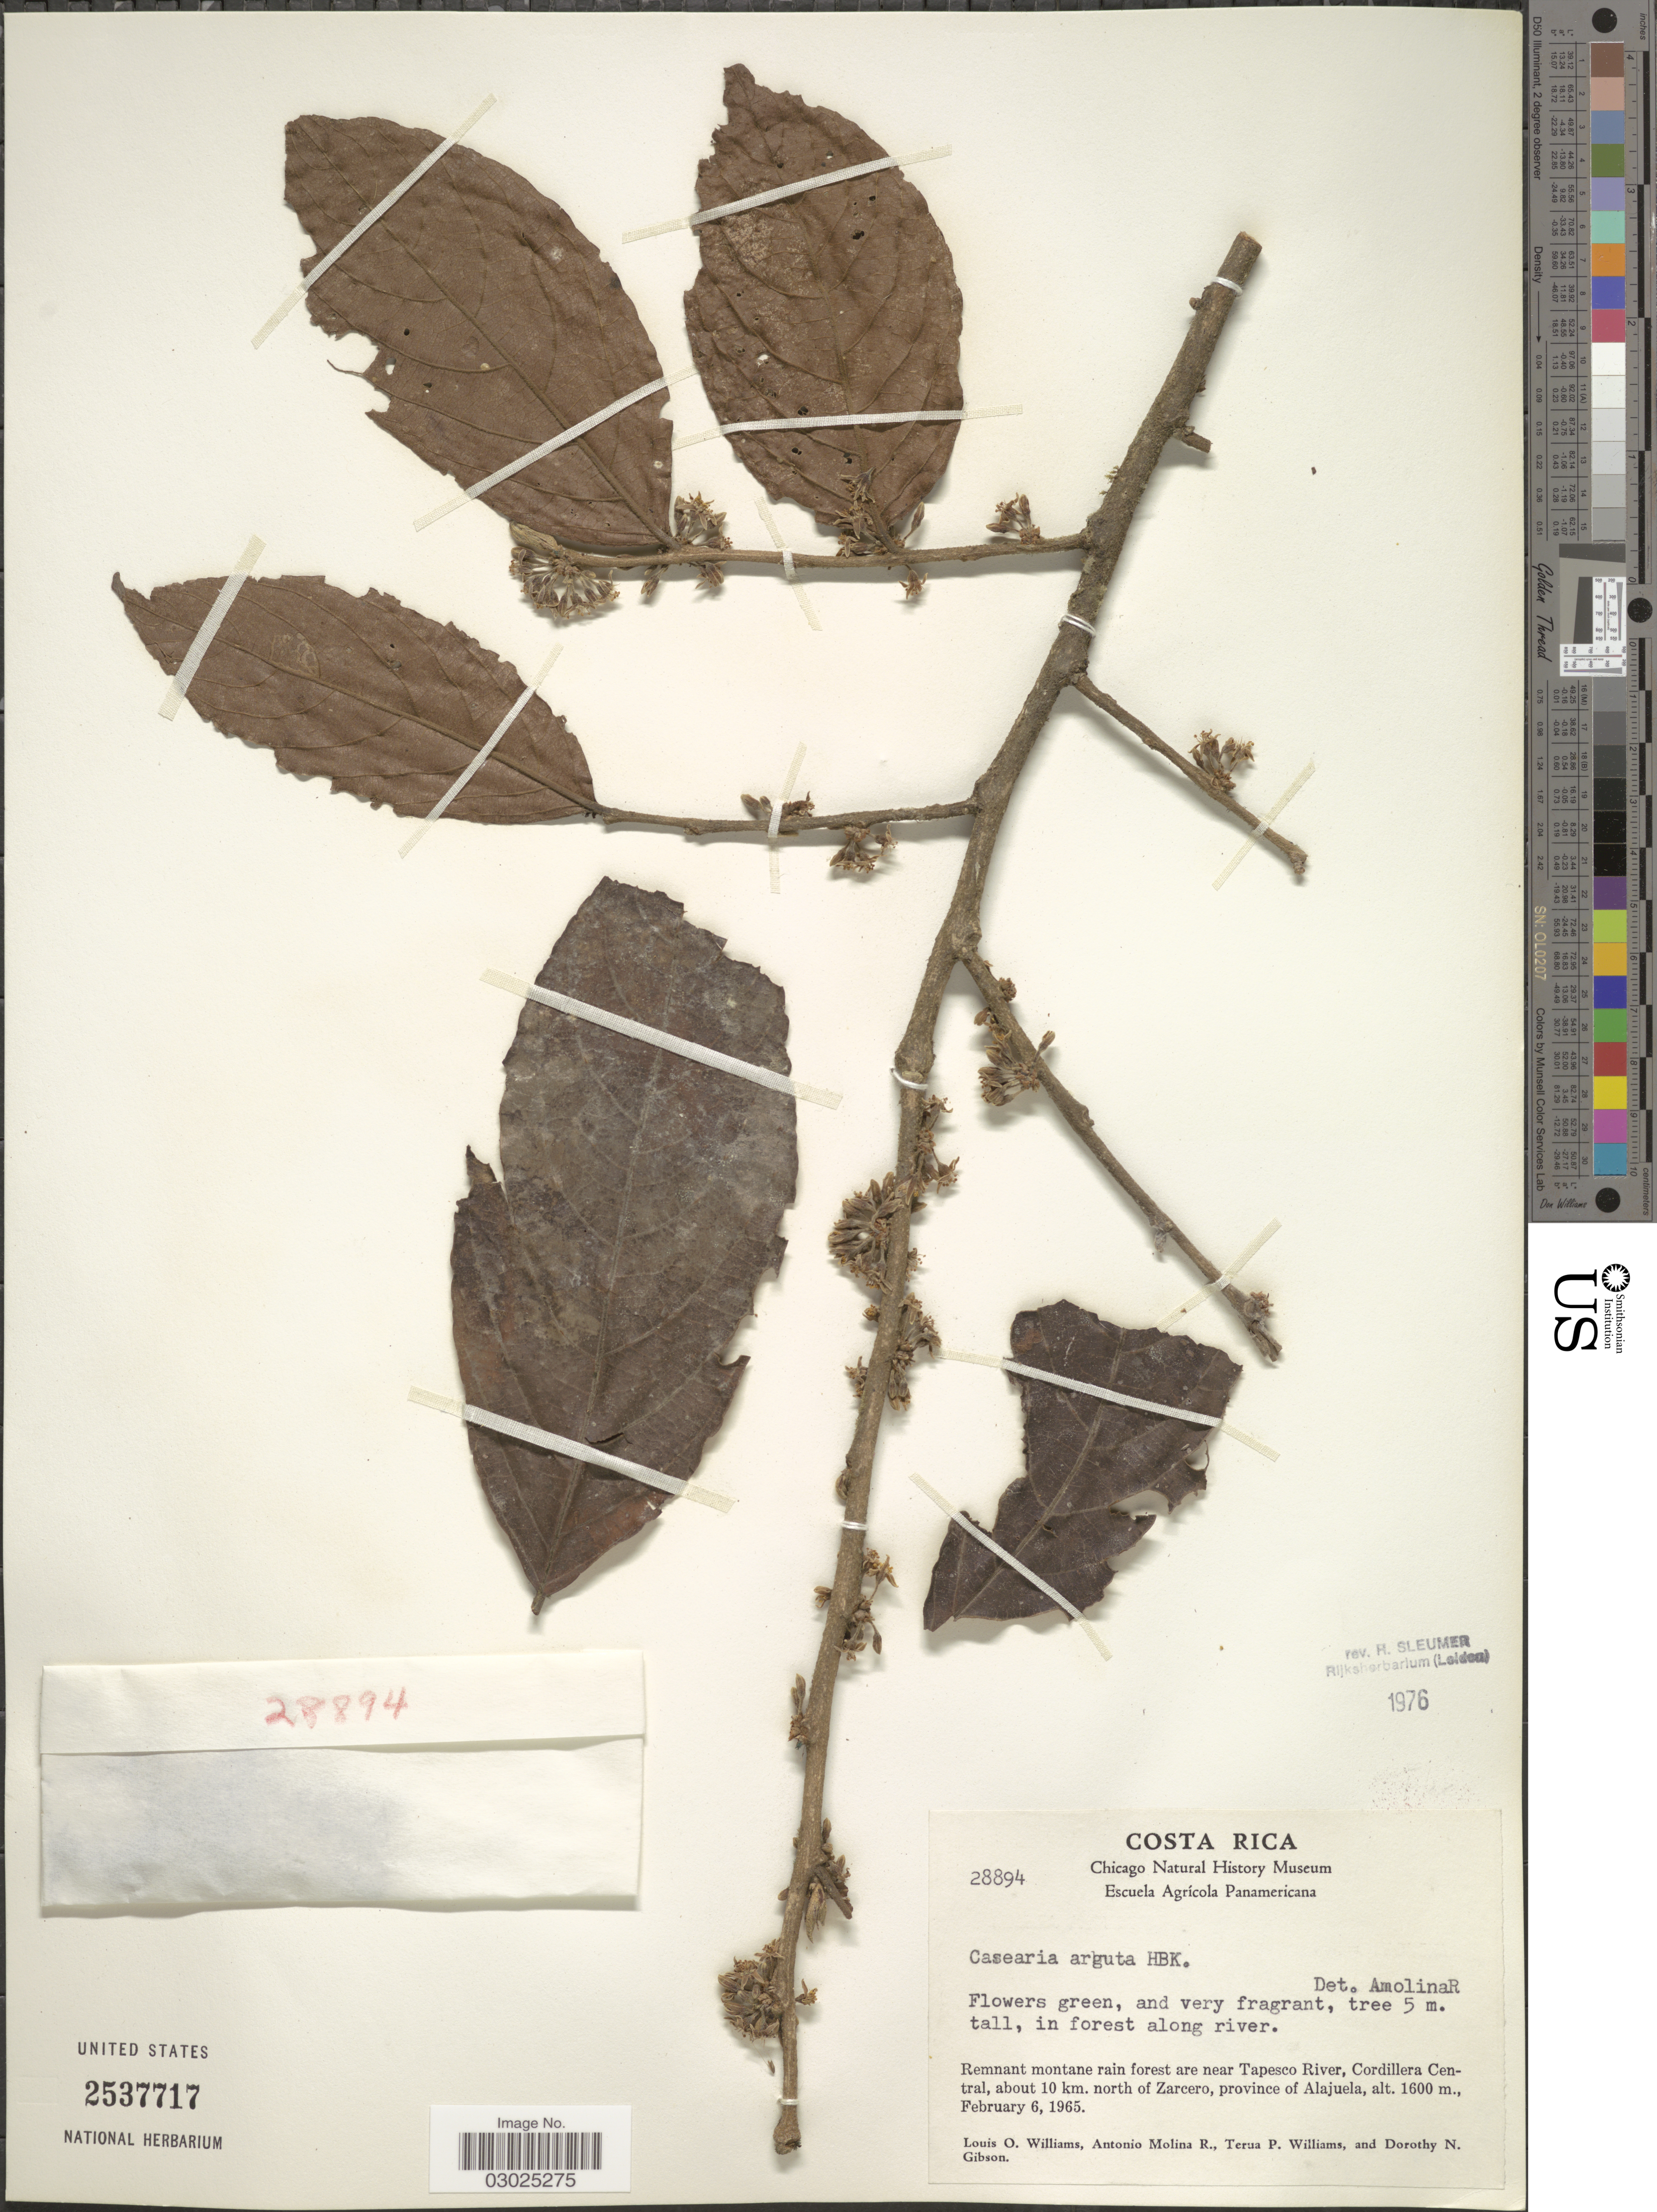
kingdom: Plantae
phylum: Tracheophyta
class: Magnoliopsida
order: Malpighiales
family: Salicaceae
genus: Casearia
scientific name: Casearia arguta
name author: Kunth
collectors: L. O. Williams, A. Molina R., T. Williams & D. N. Gibson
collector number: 28894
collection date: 1965-02-06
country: Costa Rica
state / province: Alajuela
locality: Remnant montane rain forest are near Tapesco River, Cordillera Central, about 10 km. north of Zarcero.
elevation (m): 1600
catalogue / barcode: US 2537717